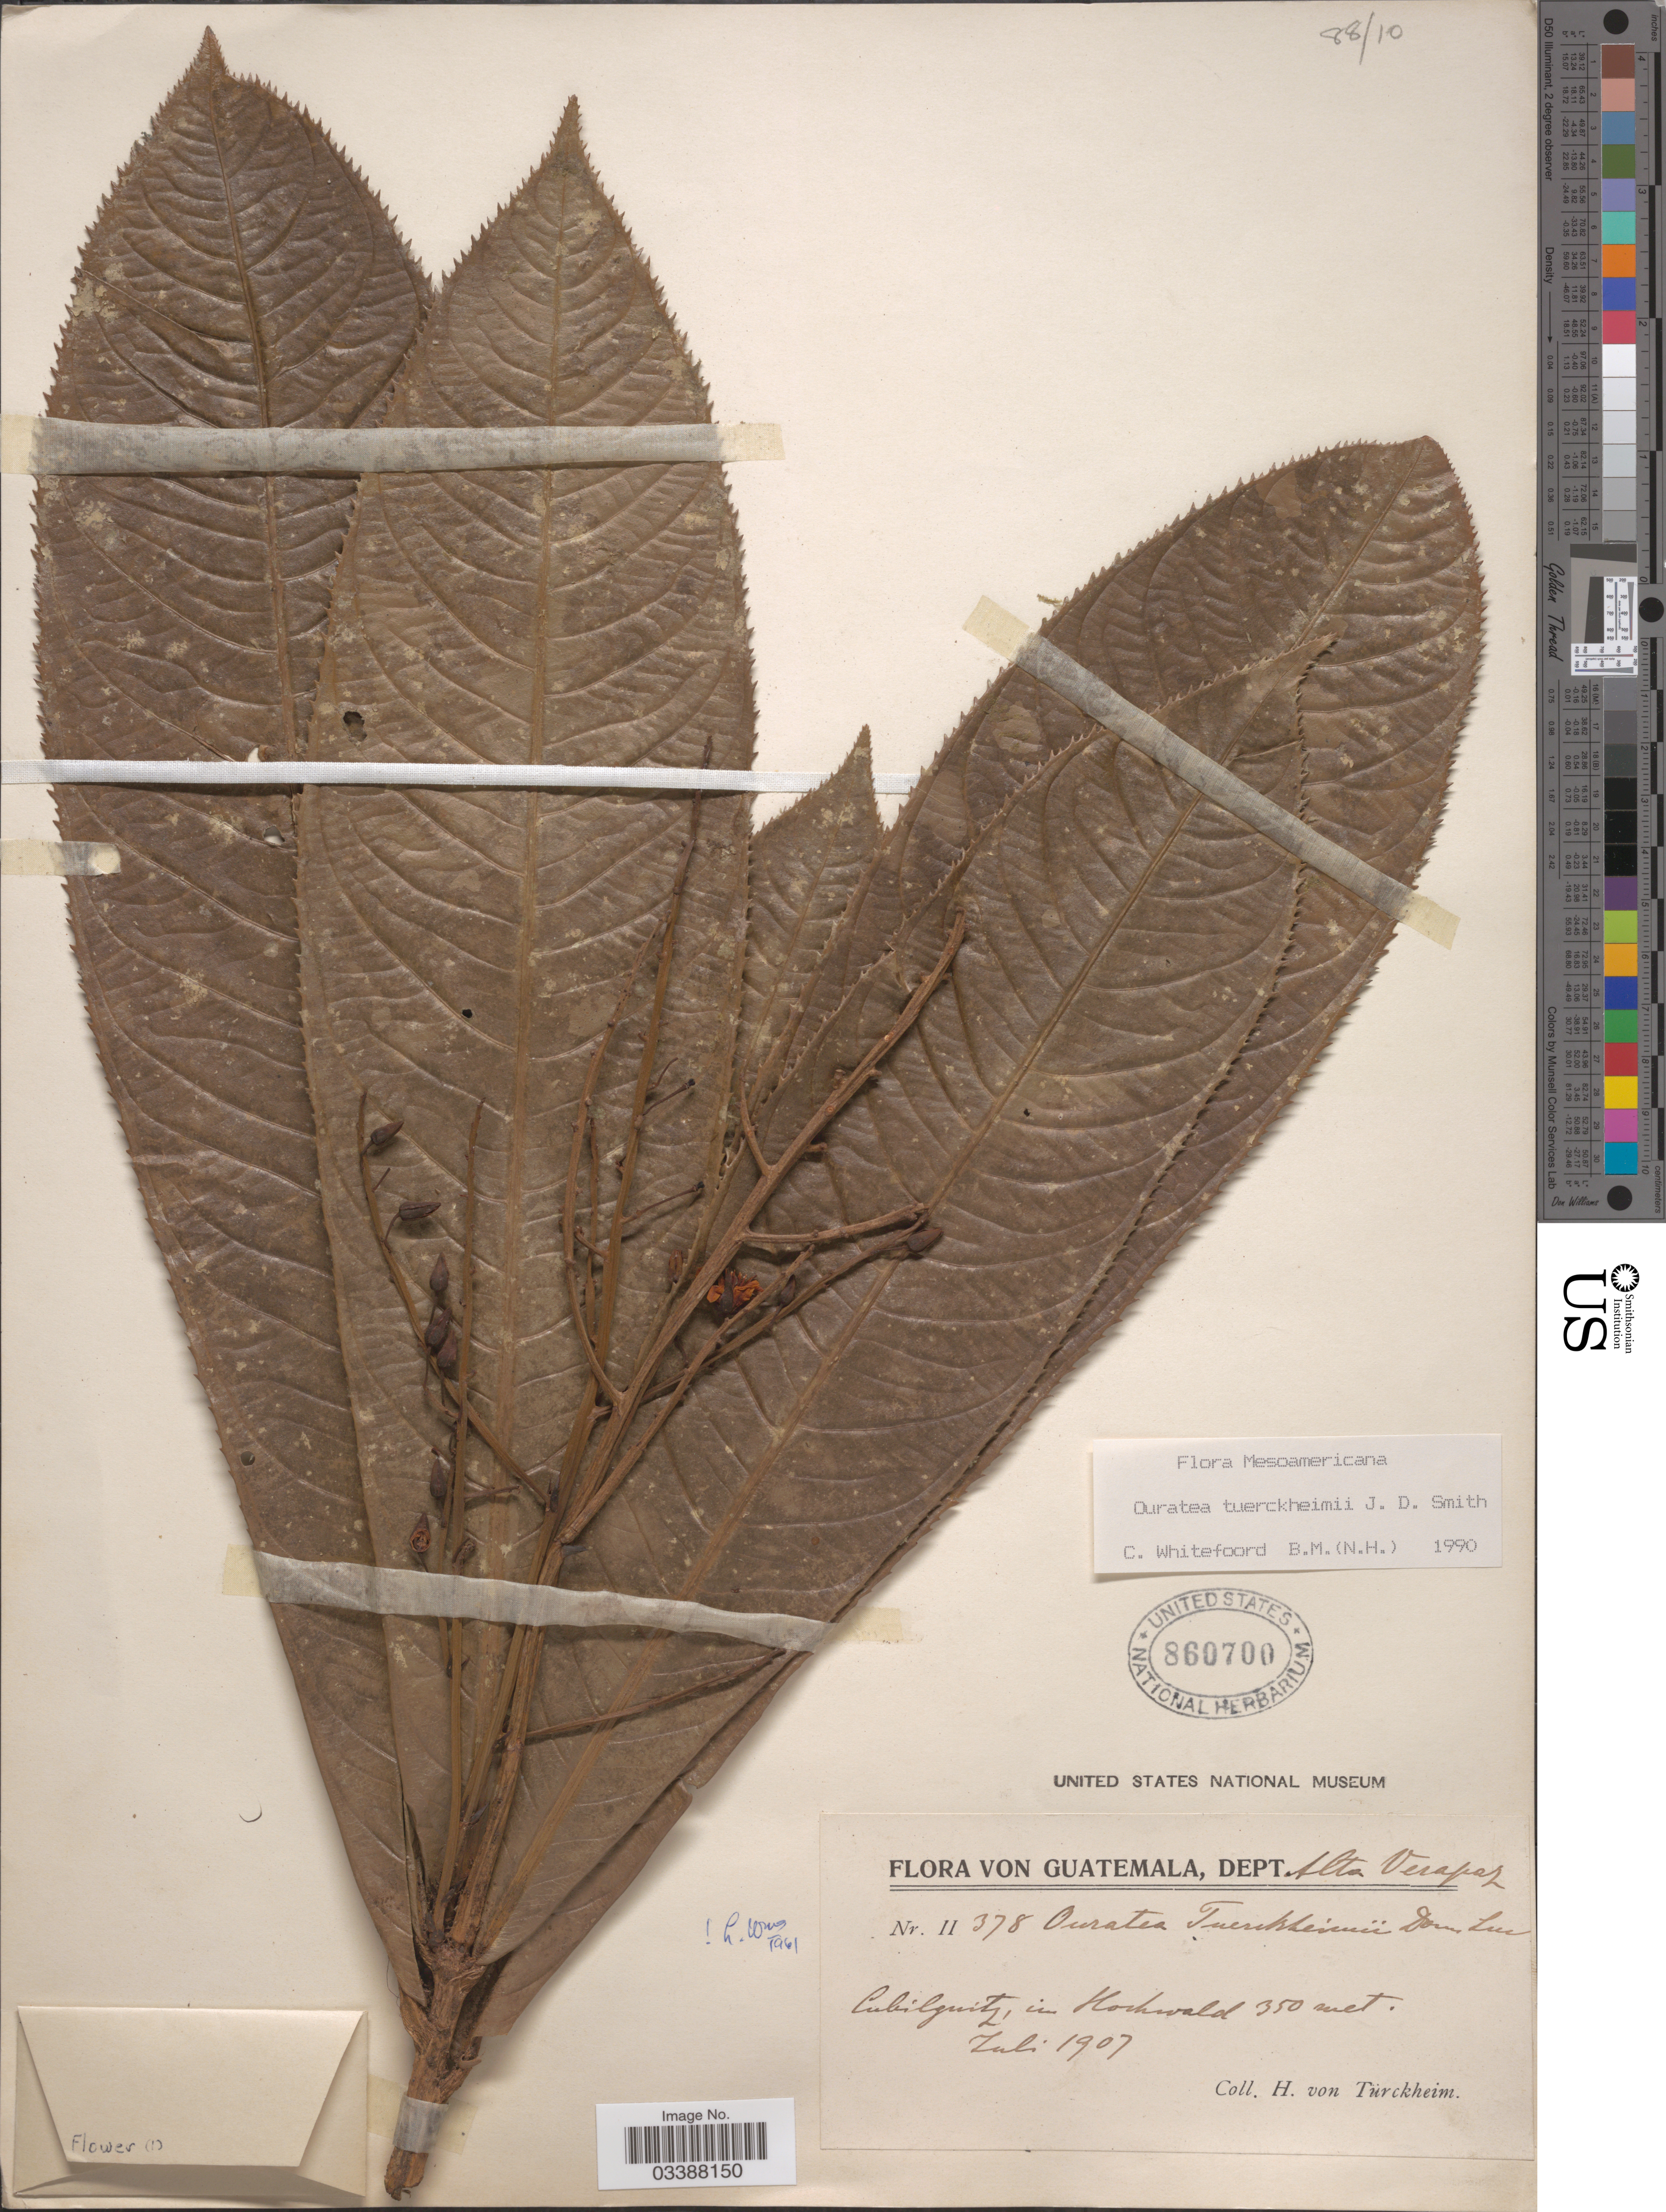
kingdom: Plantae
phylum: Tracheophyta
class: Magnoliopsida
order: Malpighiales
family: Ochnaceae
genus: Ouratea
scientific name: Ouratea tuerckheimii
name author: Donn. Sm.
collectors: H. von Türckheim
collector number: II378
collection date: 1907-07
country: Guatemala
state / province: Alta Verapaz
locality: Dept. Alta Verapaz. Cubilquitz.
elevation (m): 350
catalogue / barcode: US 860700